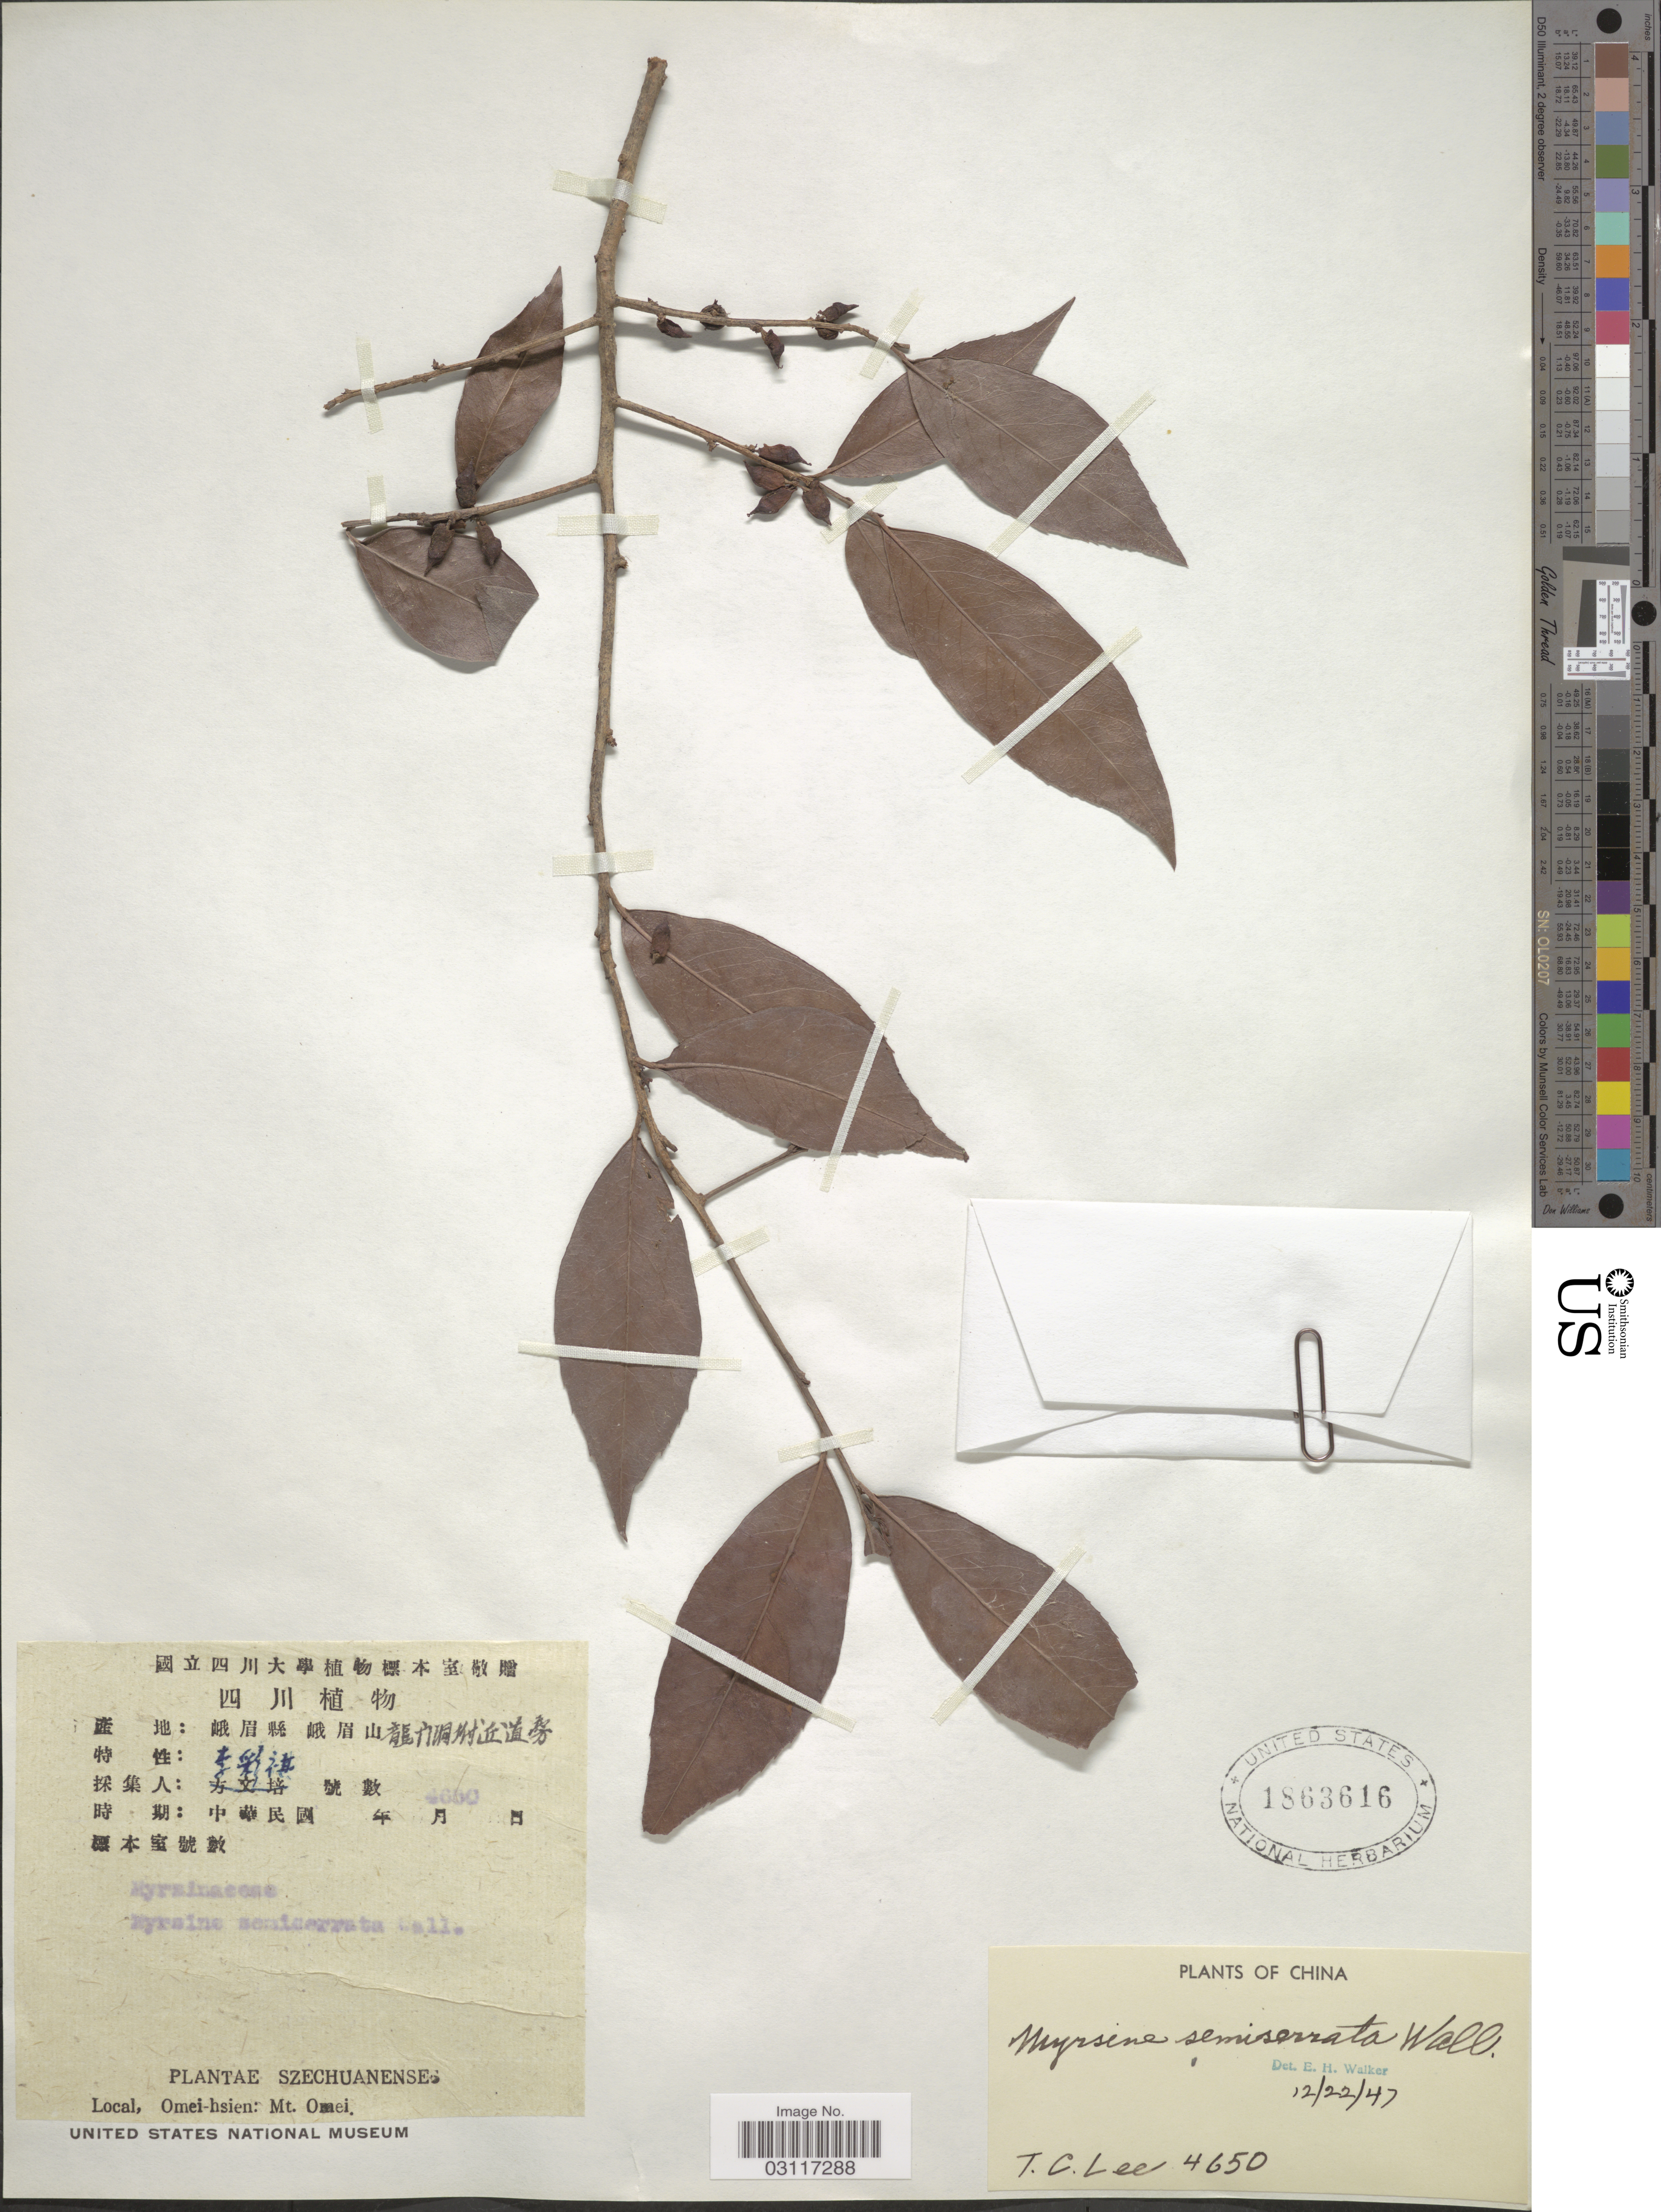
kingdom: Plantae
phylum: Tracheophyta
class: Magnoliopsida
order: Ericales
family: Primulaceae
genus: Myrsine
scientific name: Myrsine semiserrata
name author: Wall.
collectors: T. Lee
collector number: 4650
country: China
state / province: Sichuan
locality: Szechuanenses. Omei-hsien: Mt. Omei.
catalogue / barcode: US 1863616